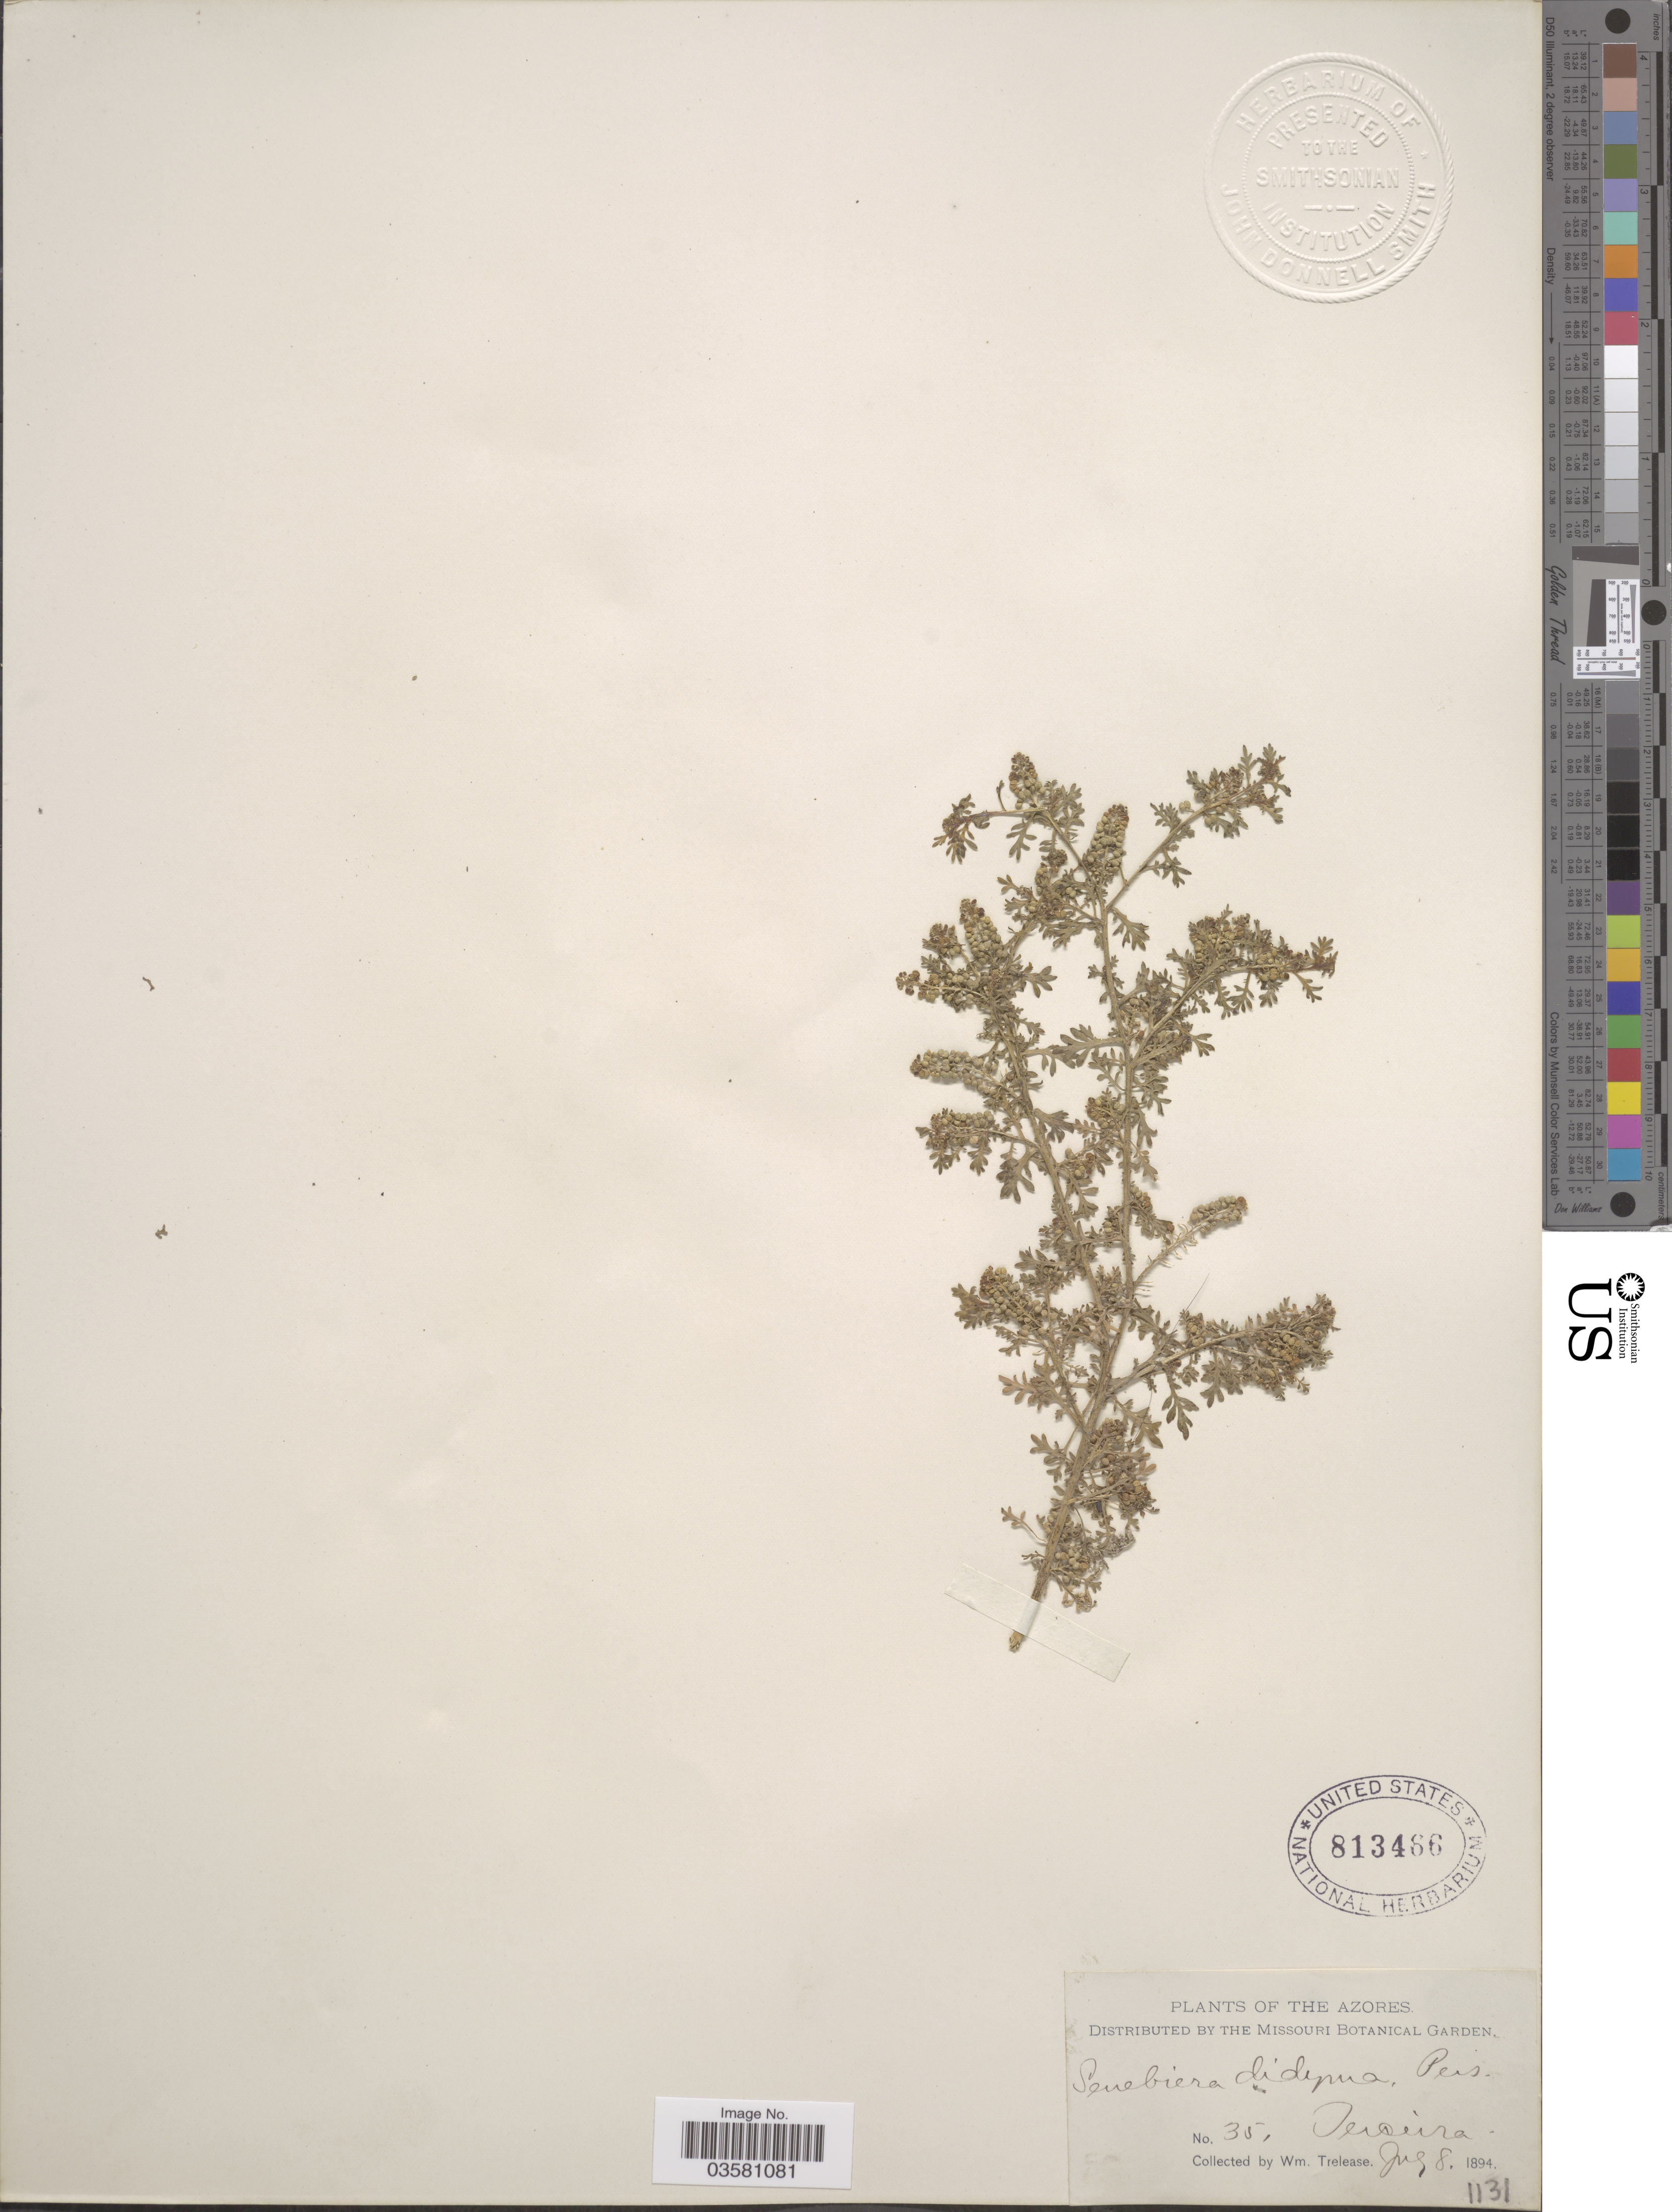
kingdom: Plantae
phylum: Tracheophyta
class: Magnoliopsida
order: Brassicales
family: Brassicaceae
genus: Lepidium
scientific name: Lepidium didymum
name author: L.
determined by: Strong, M. T., (US), Smithsonian Institution - National Museum of Natural History (UNITED STATES)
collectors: W. Trelease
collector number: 35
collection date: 1894-07-08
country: Portugal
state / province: Azores (Aut. Reg.)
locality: The Azores. Terceira.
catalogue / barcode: US 813466